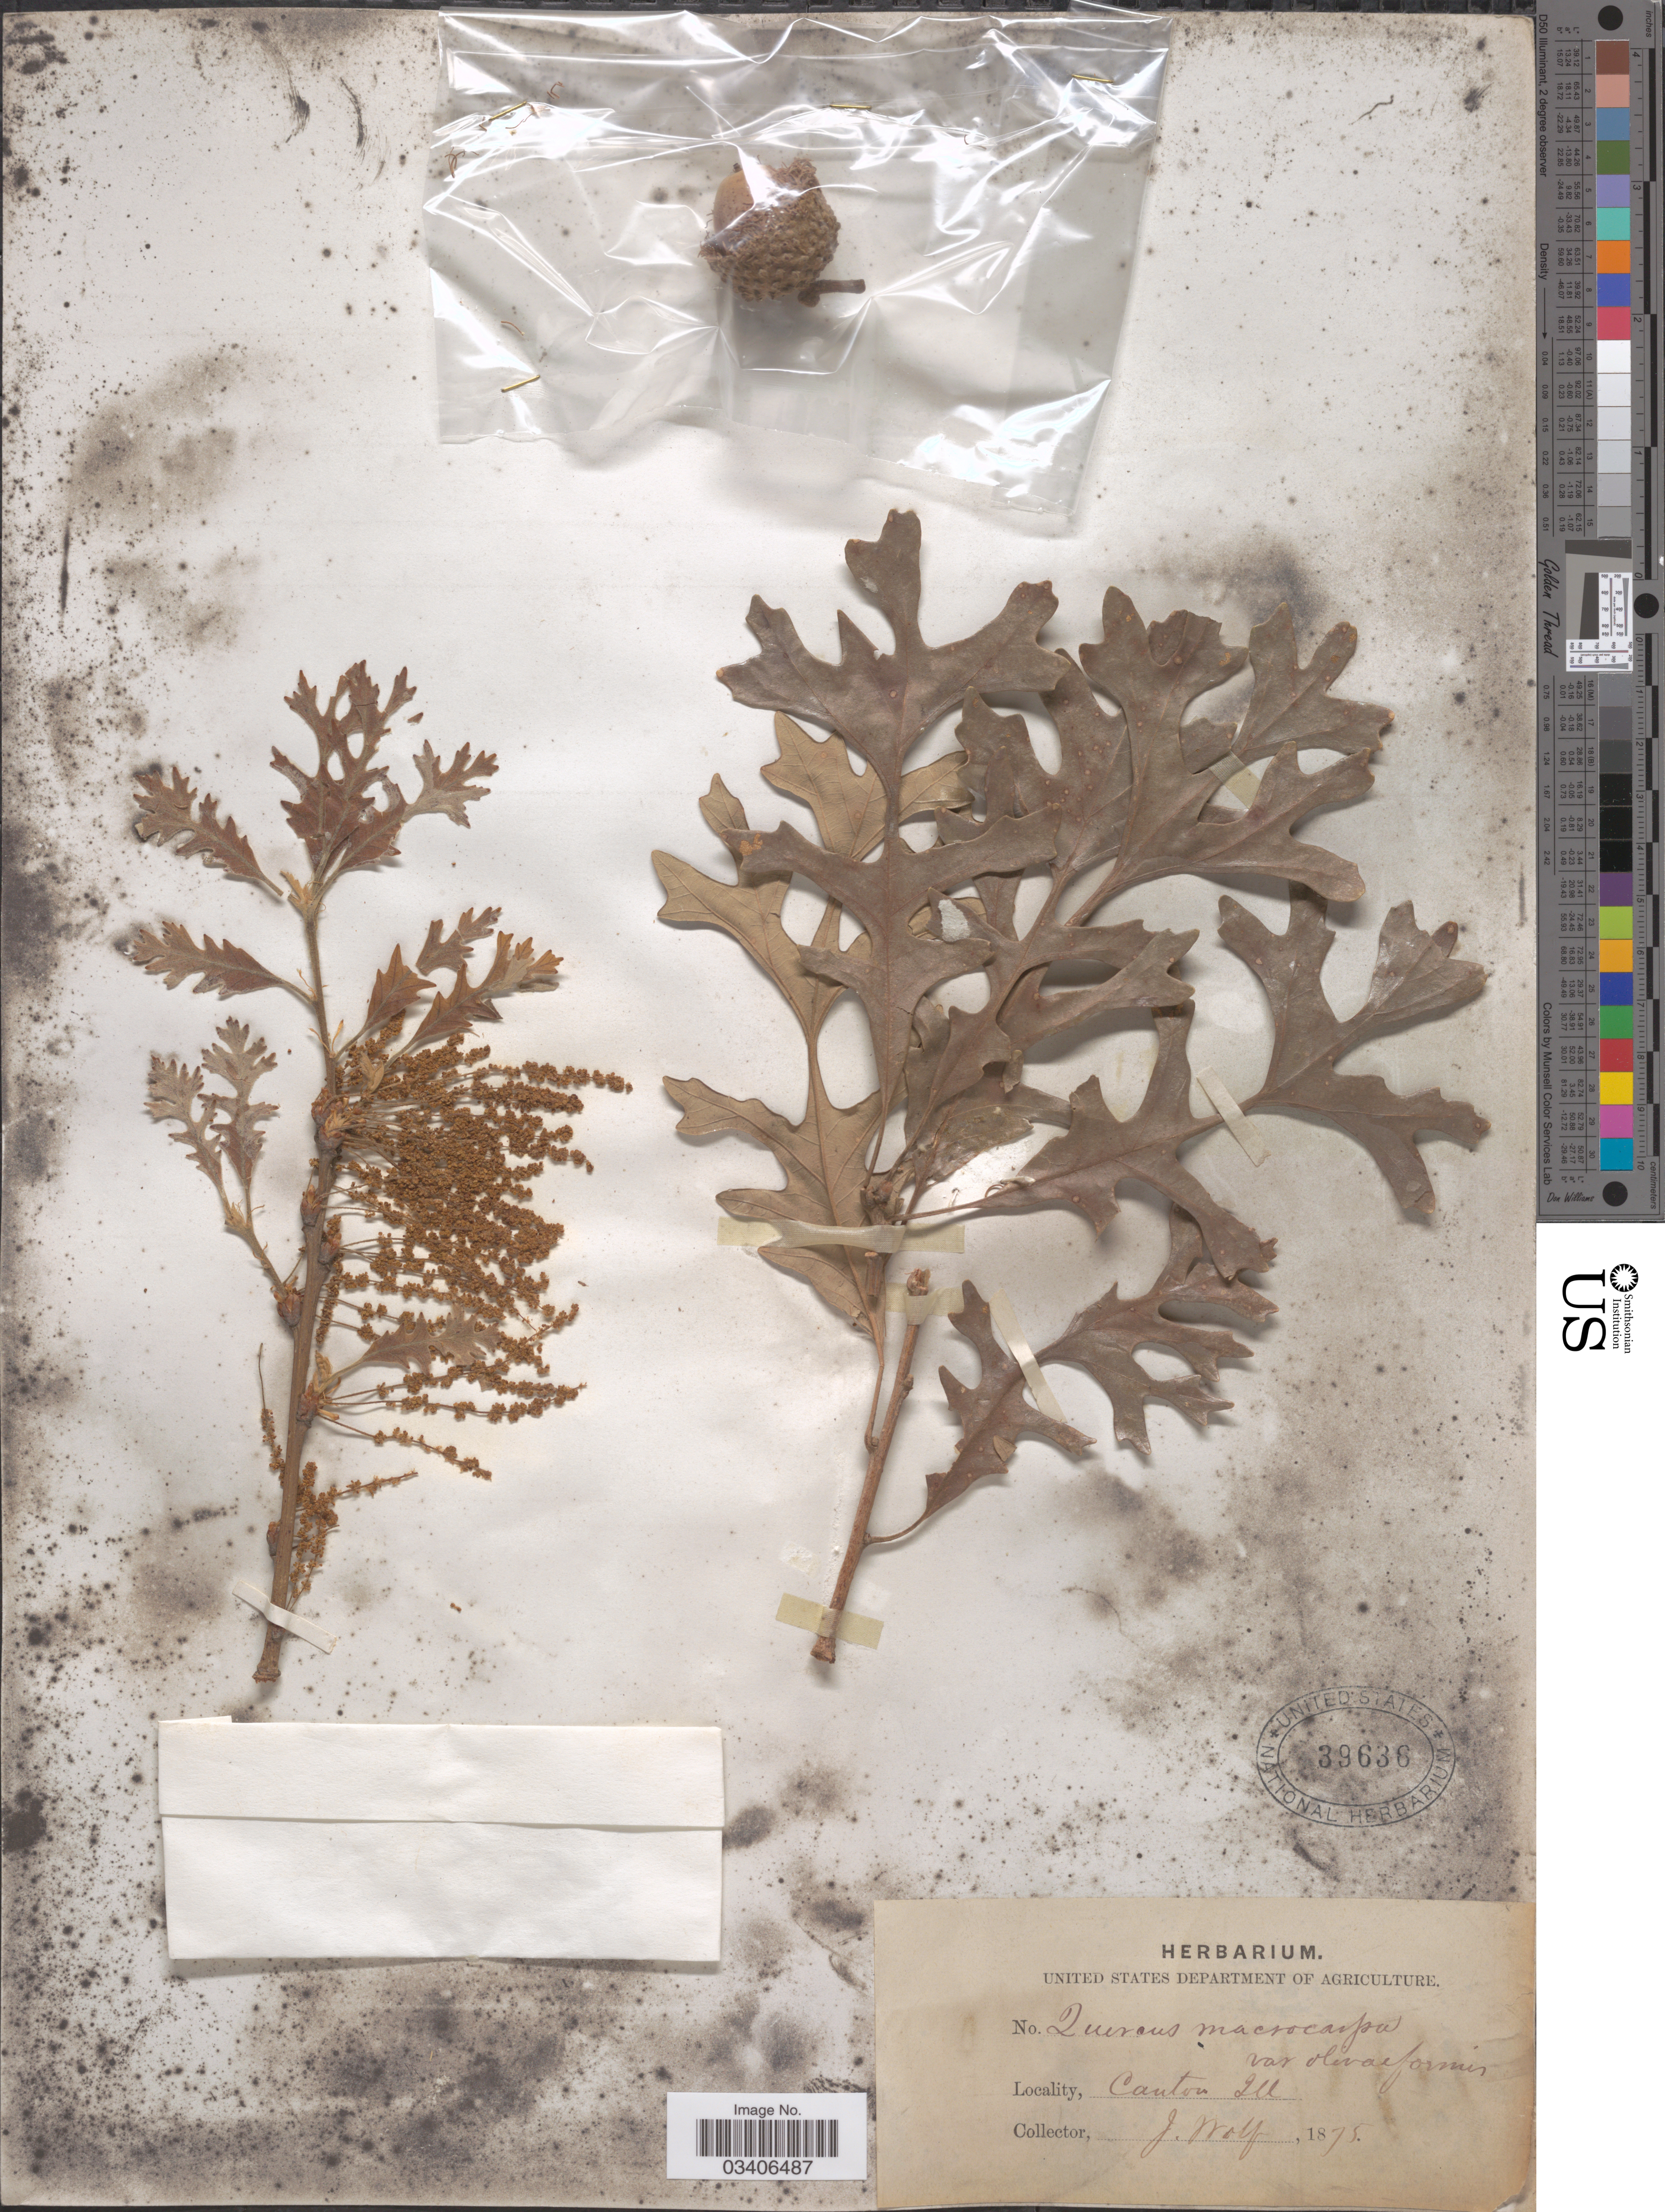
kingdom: Plantae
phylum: Tracheophyta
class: Magnoliopsida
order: Fagales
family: Fagaceae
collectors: J. Wolf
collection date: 1875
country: United States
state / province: Illinois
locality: Canton Ill.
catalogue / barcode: US 39636